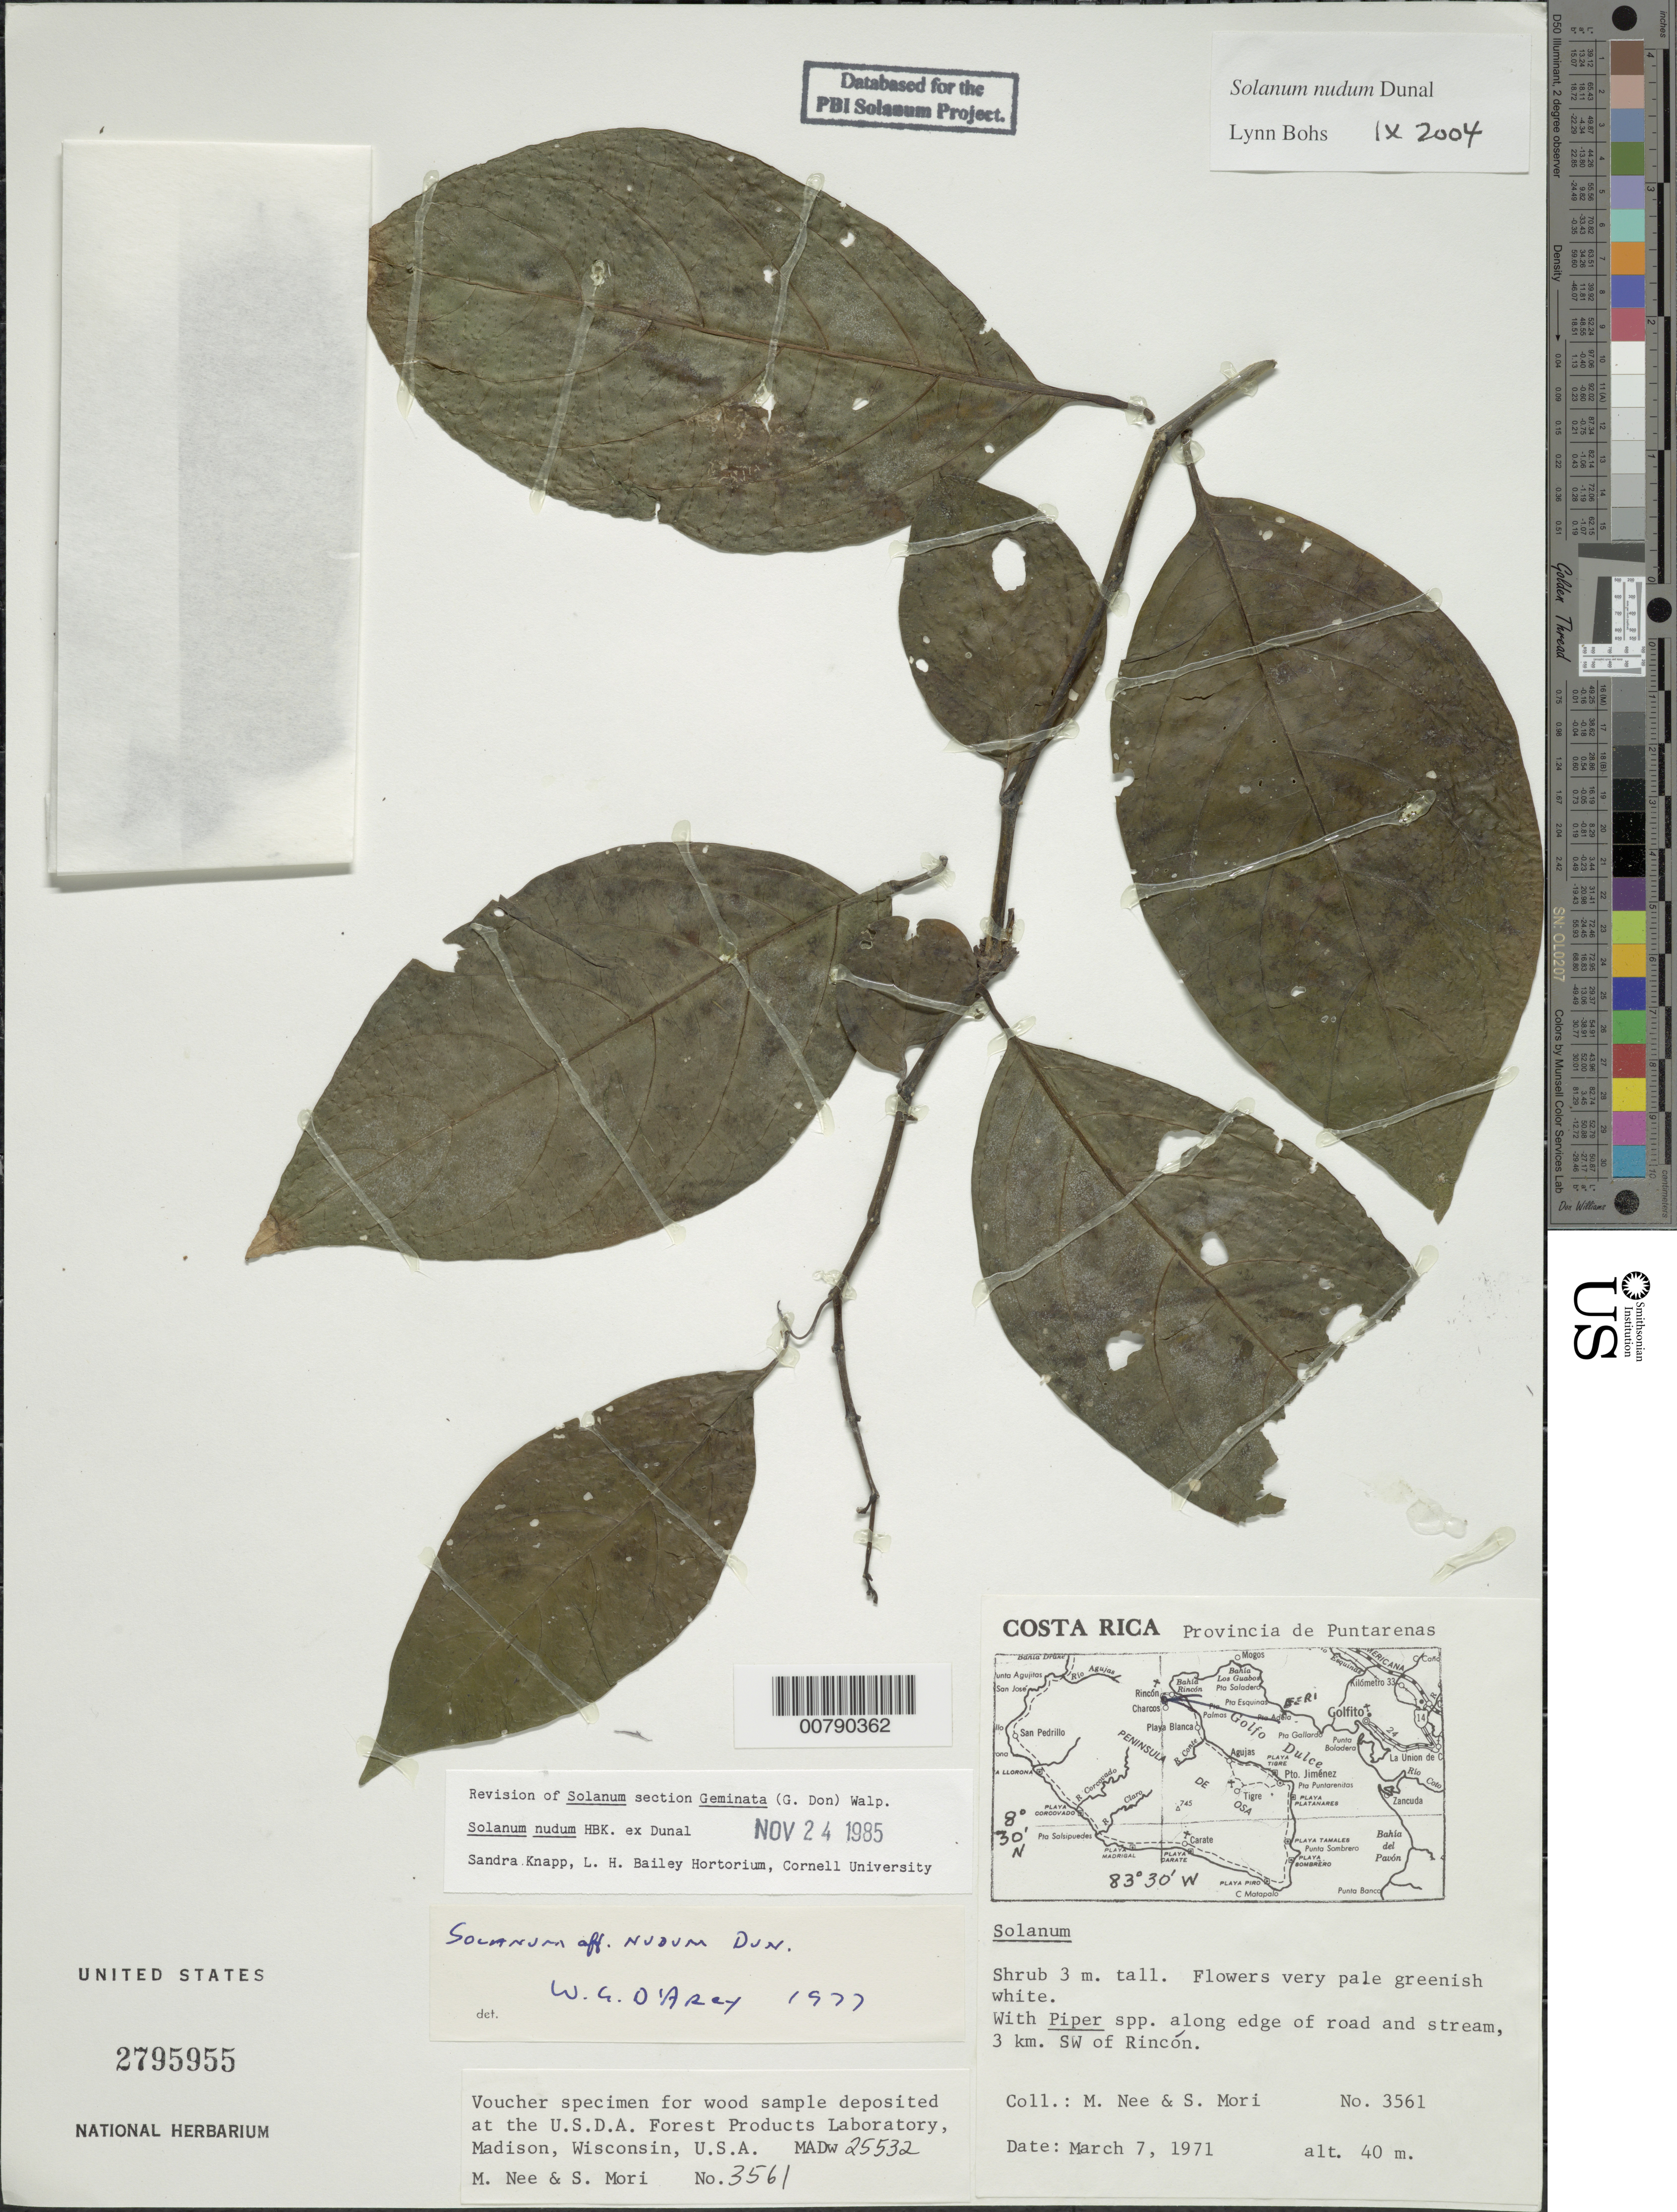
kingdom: Plantae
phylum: Tracheophyta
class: Magnoliopsida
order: Solanales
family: Solanaceae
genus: Solanum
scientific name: Solanum nudum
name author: Dunal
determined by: Bohs, L. A.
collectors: M. Nee & S. Mori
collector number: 3561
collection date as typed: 7 Mar 1971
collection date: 1971-03-07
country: Costa Rica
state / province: Puntarenas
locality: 3 km SW of Rincón.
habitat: along edge of road and stream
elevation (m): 40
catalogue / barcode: US 2795955